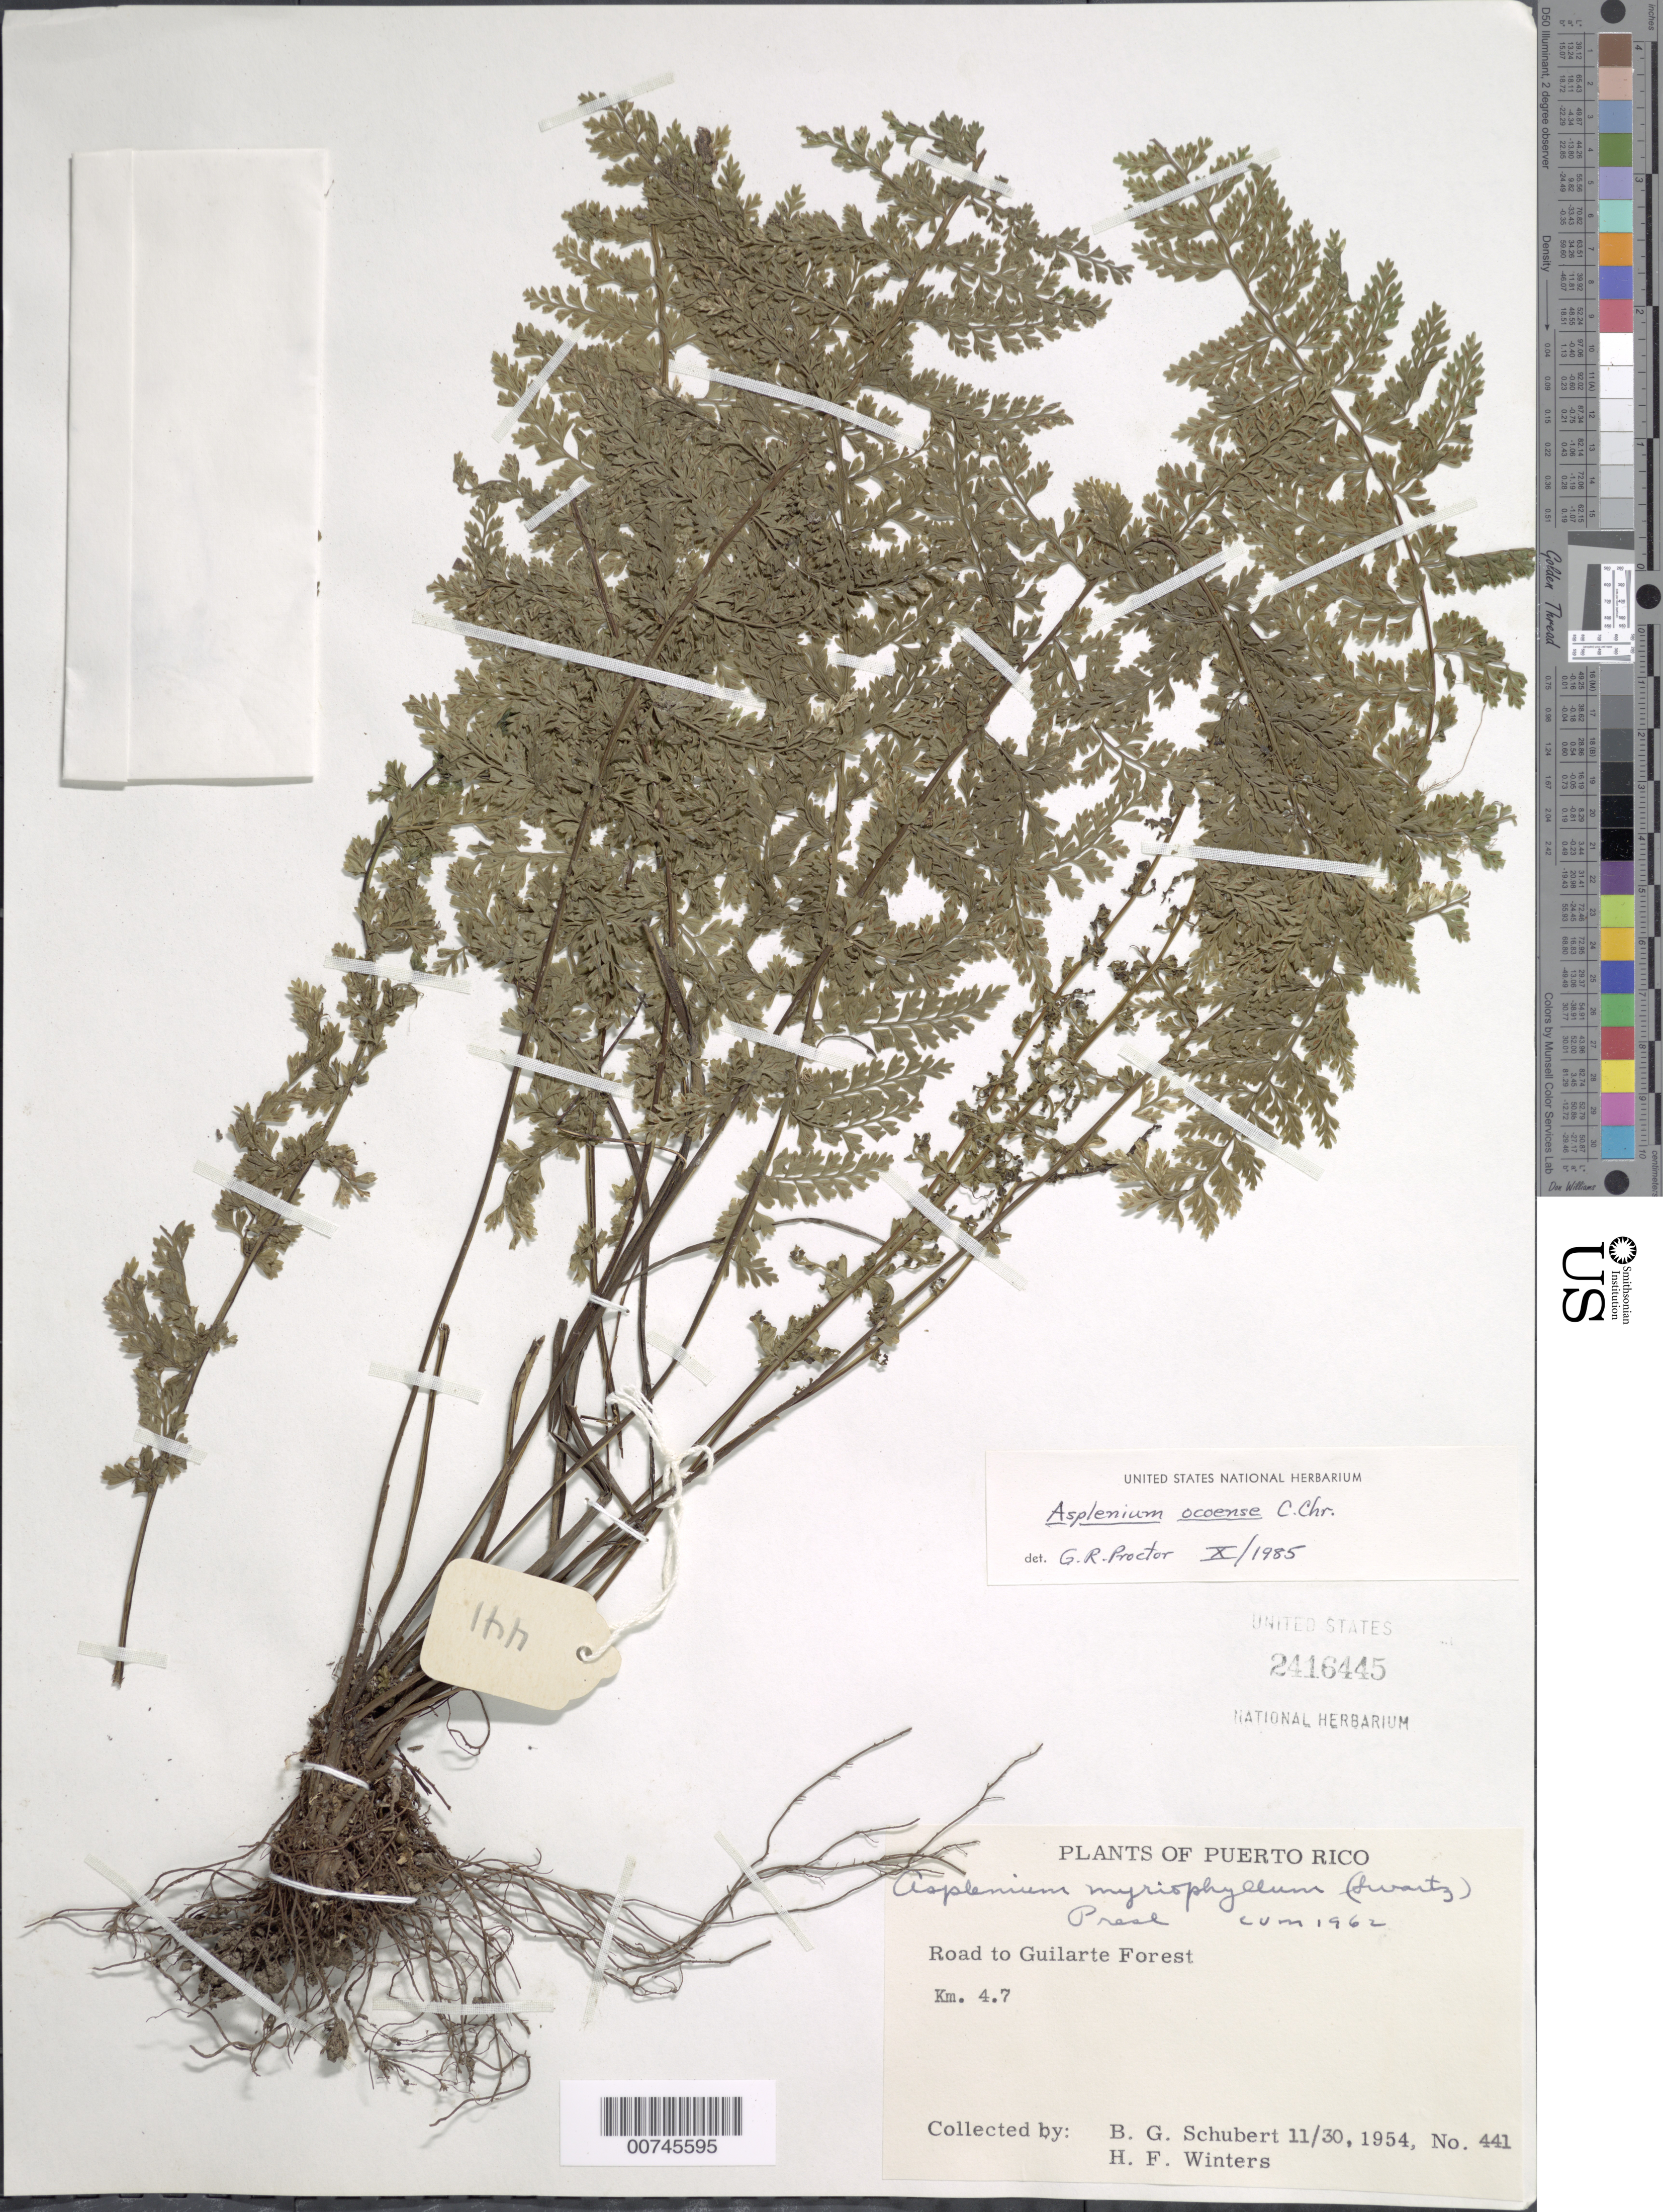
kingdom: Plantae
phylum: Tracheophyta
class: Polypodiopsida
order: Polypodiales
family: Aspleniaceae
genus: Asplenium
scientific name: Asplenium ocoense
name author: C. Chr.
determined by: Proctor, G. R.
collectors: B. Schubert & H. Winters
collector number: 441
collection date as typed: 30 Nov 1954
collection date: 1954-11-30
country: Puerto Rico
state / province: Adjuntas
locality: Road to Guilarte Forest, km 4.7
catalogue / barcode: US 2416445